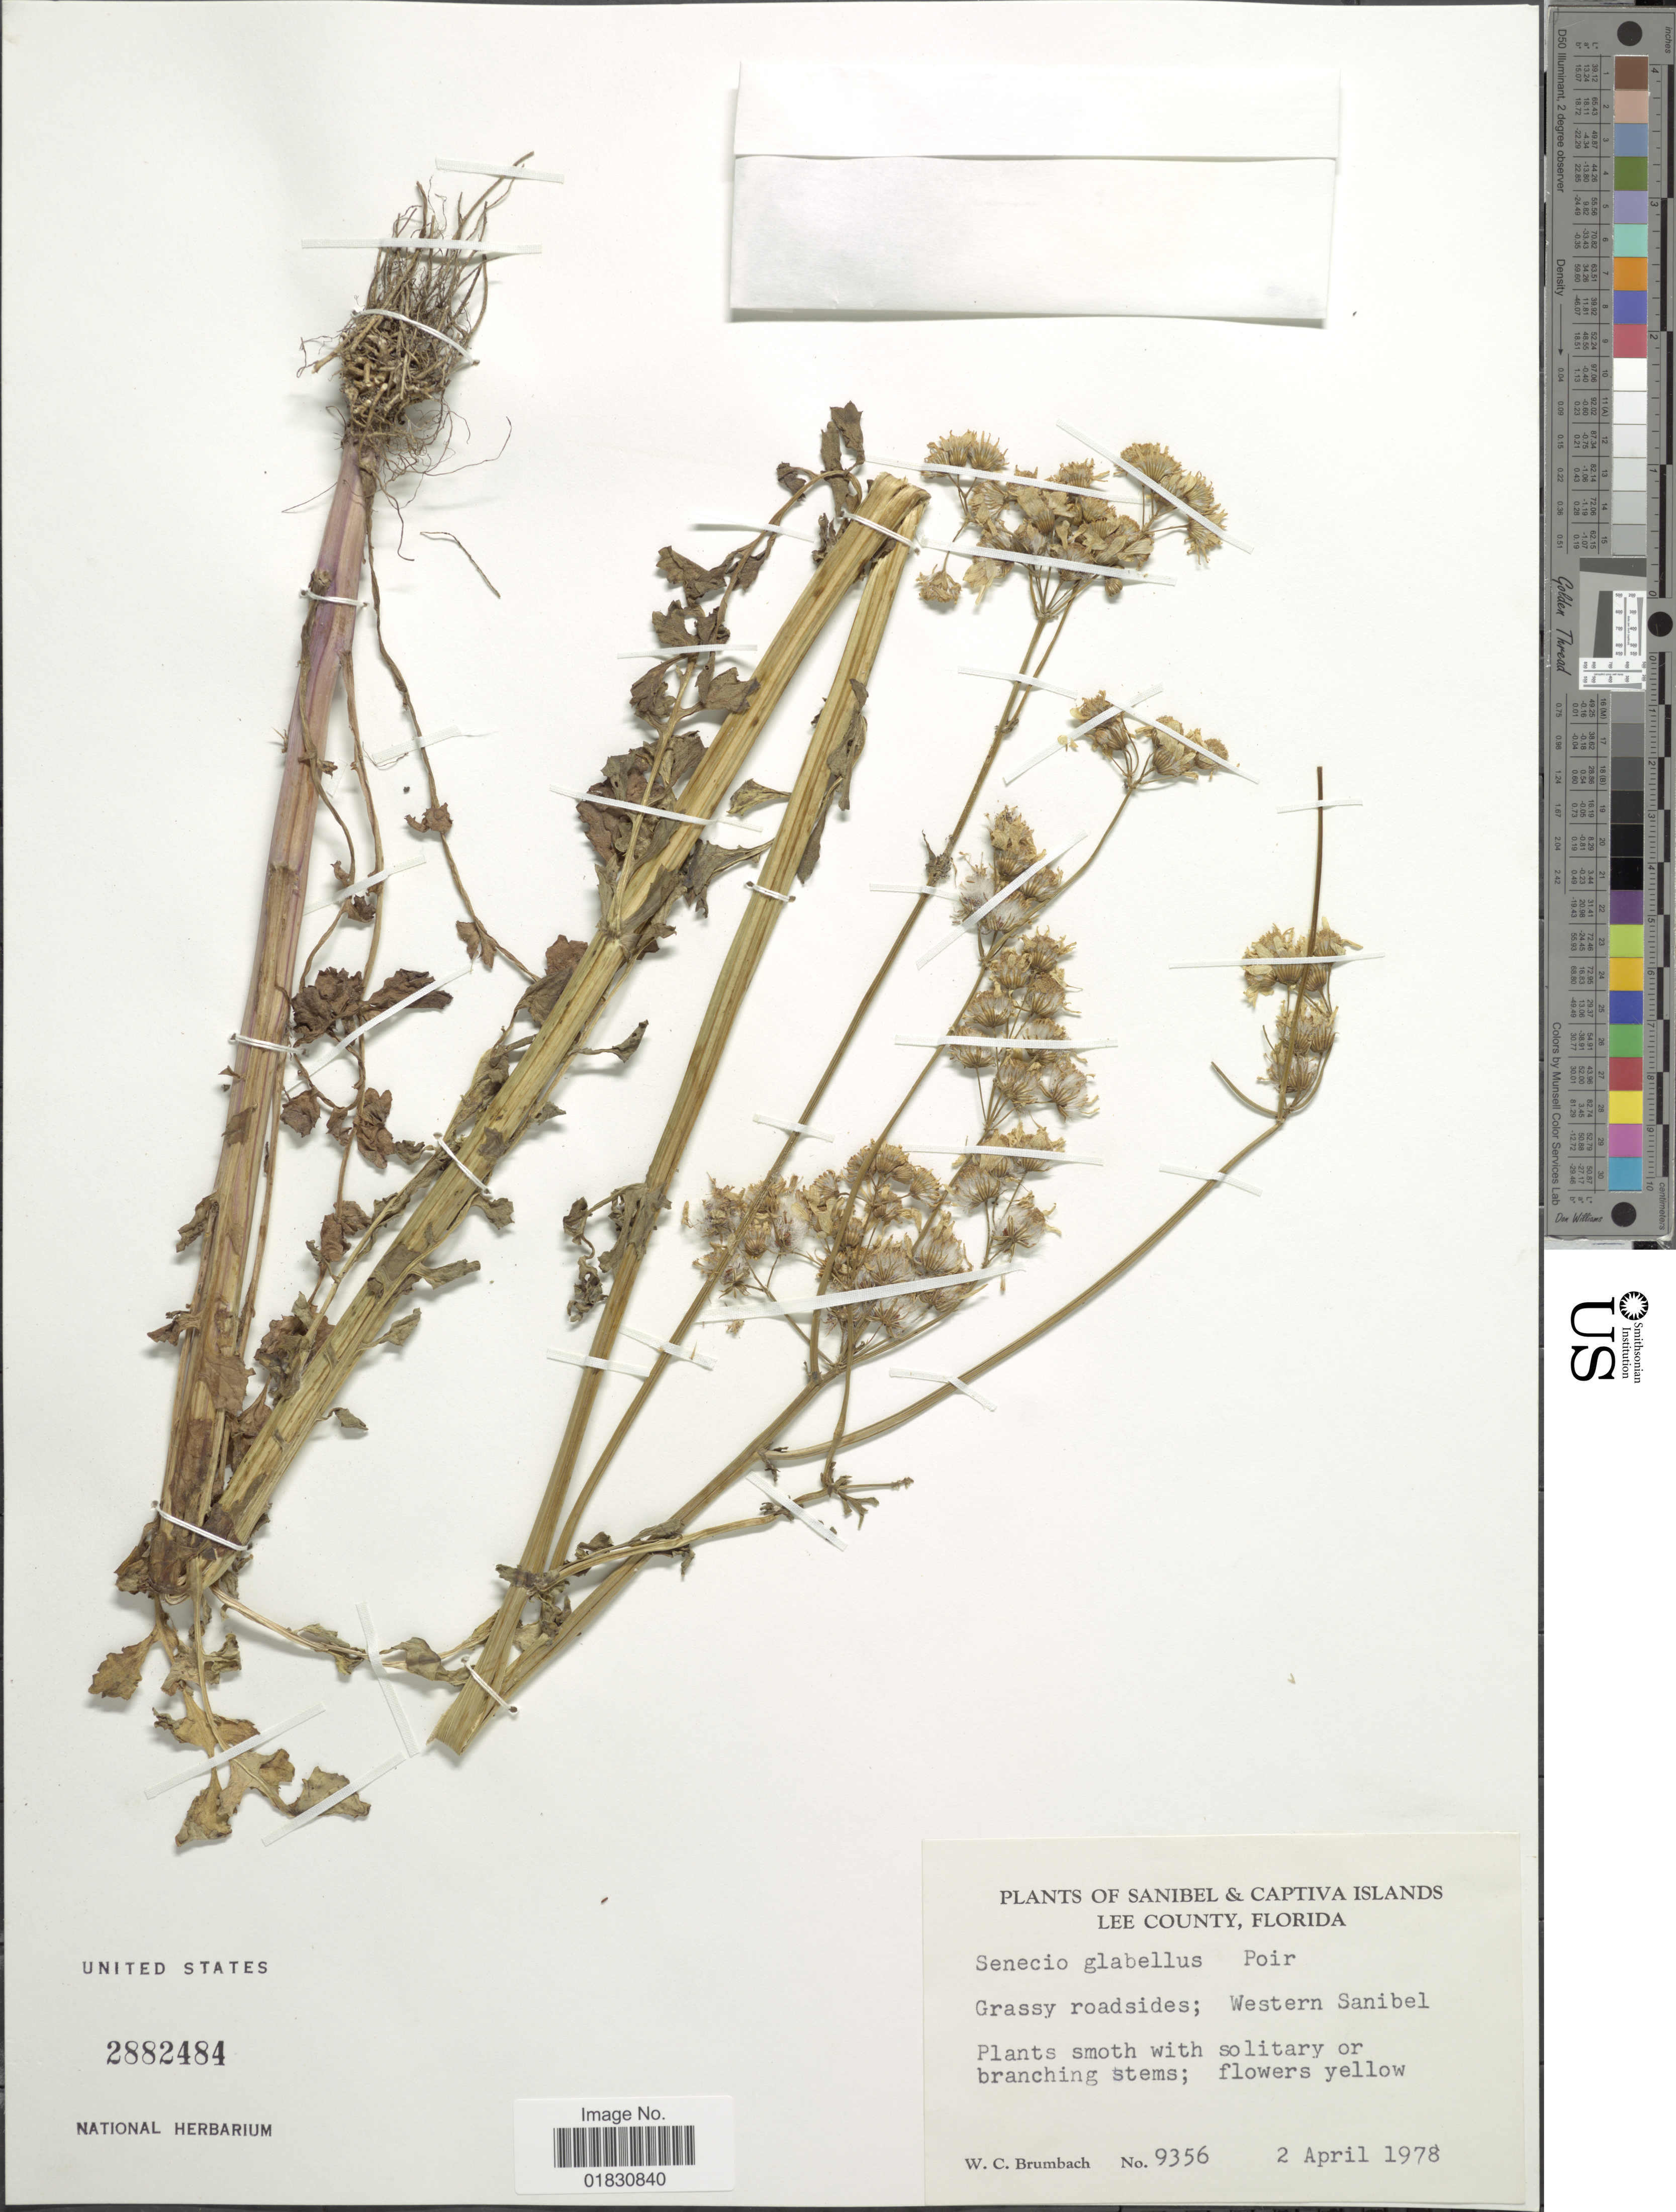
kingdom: Plantae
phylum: Tracheophyta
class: Magnoliopsida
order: Asterales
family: Asteraceae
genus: Packera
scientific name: Packera glabella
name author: (Poir.) C. Jeffrey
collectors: W. C. Brumbach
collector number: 9356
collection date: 1978-04-02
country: United States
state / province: Florida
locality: Sanibel & Captiva Islands, Lee County, Western Sanibel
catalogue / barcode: US 2882484